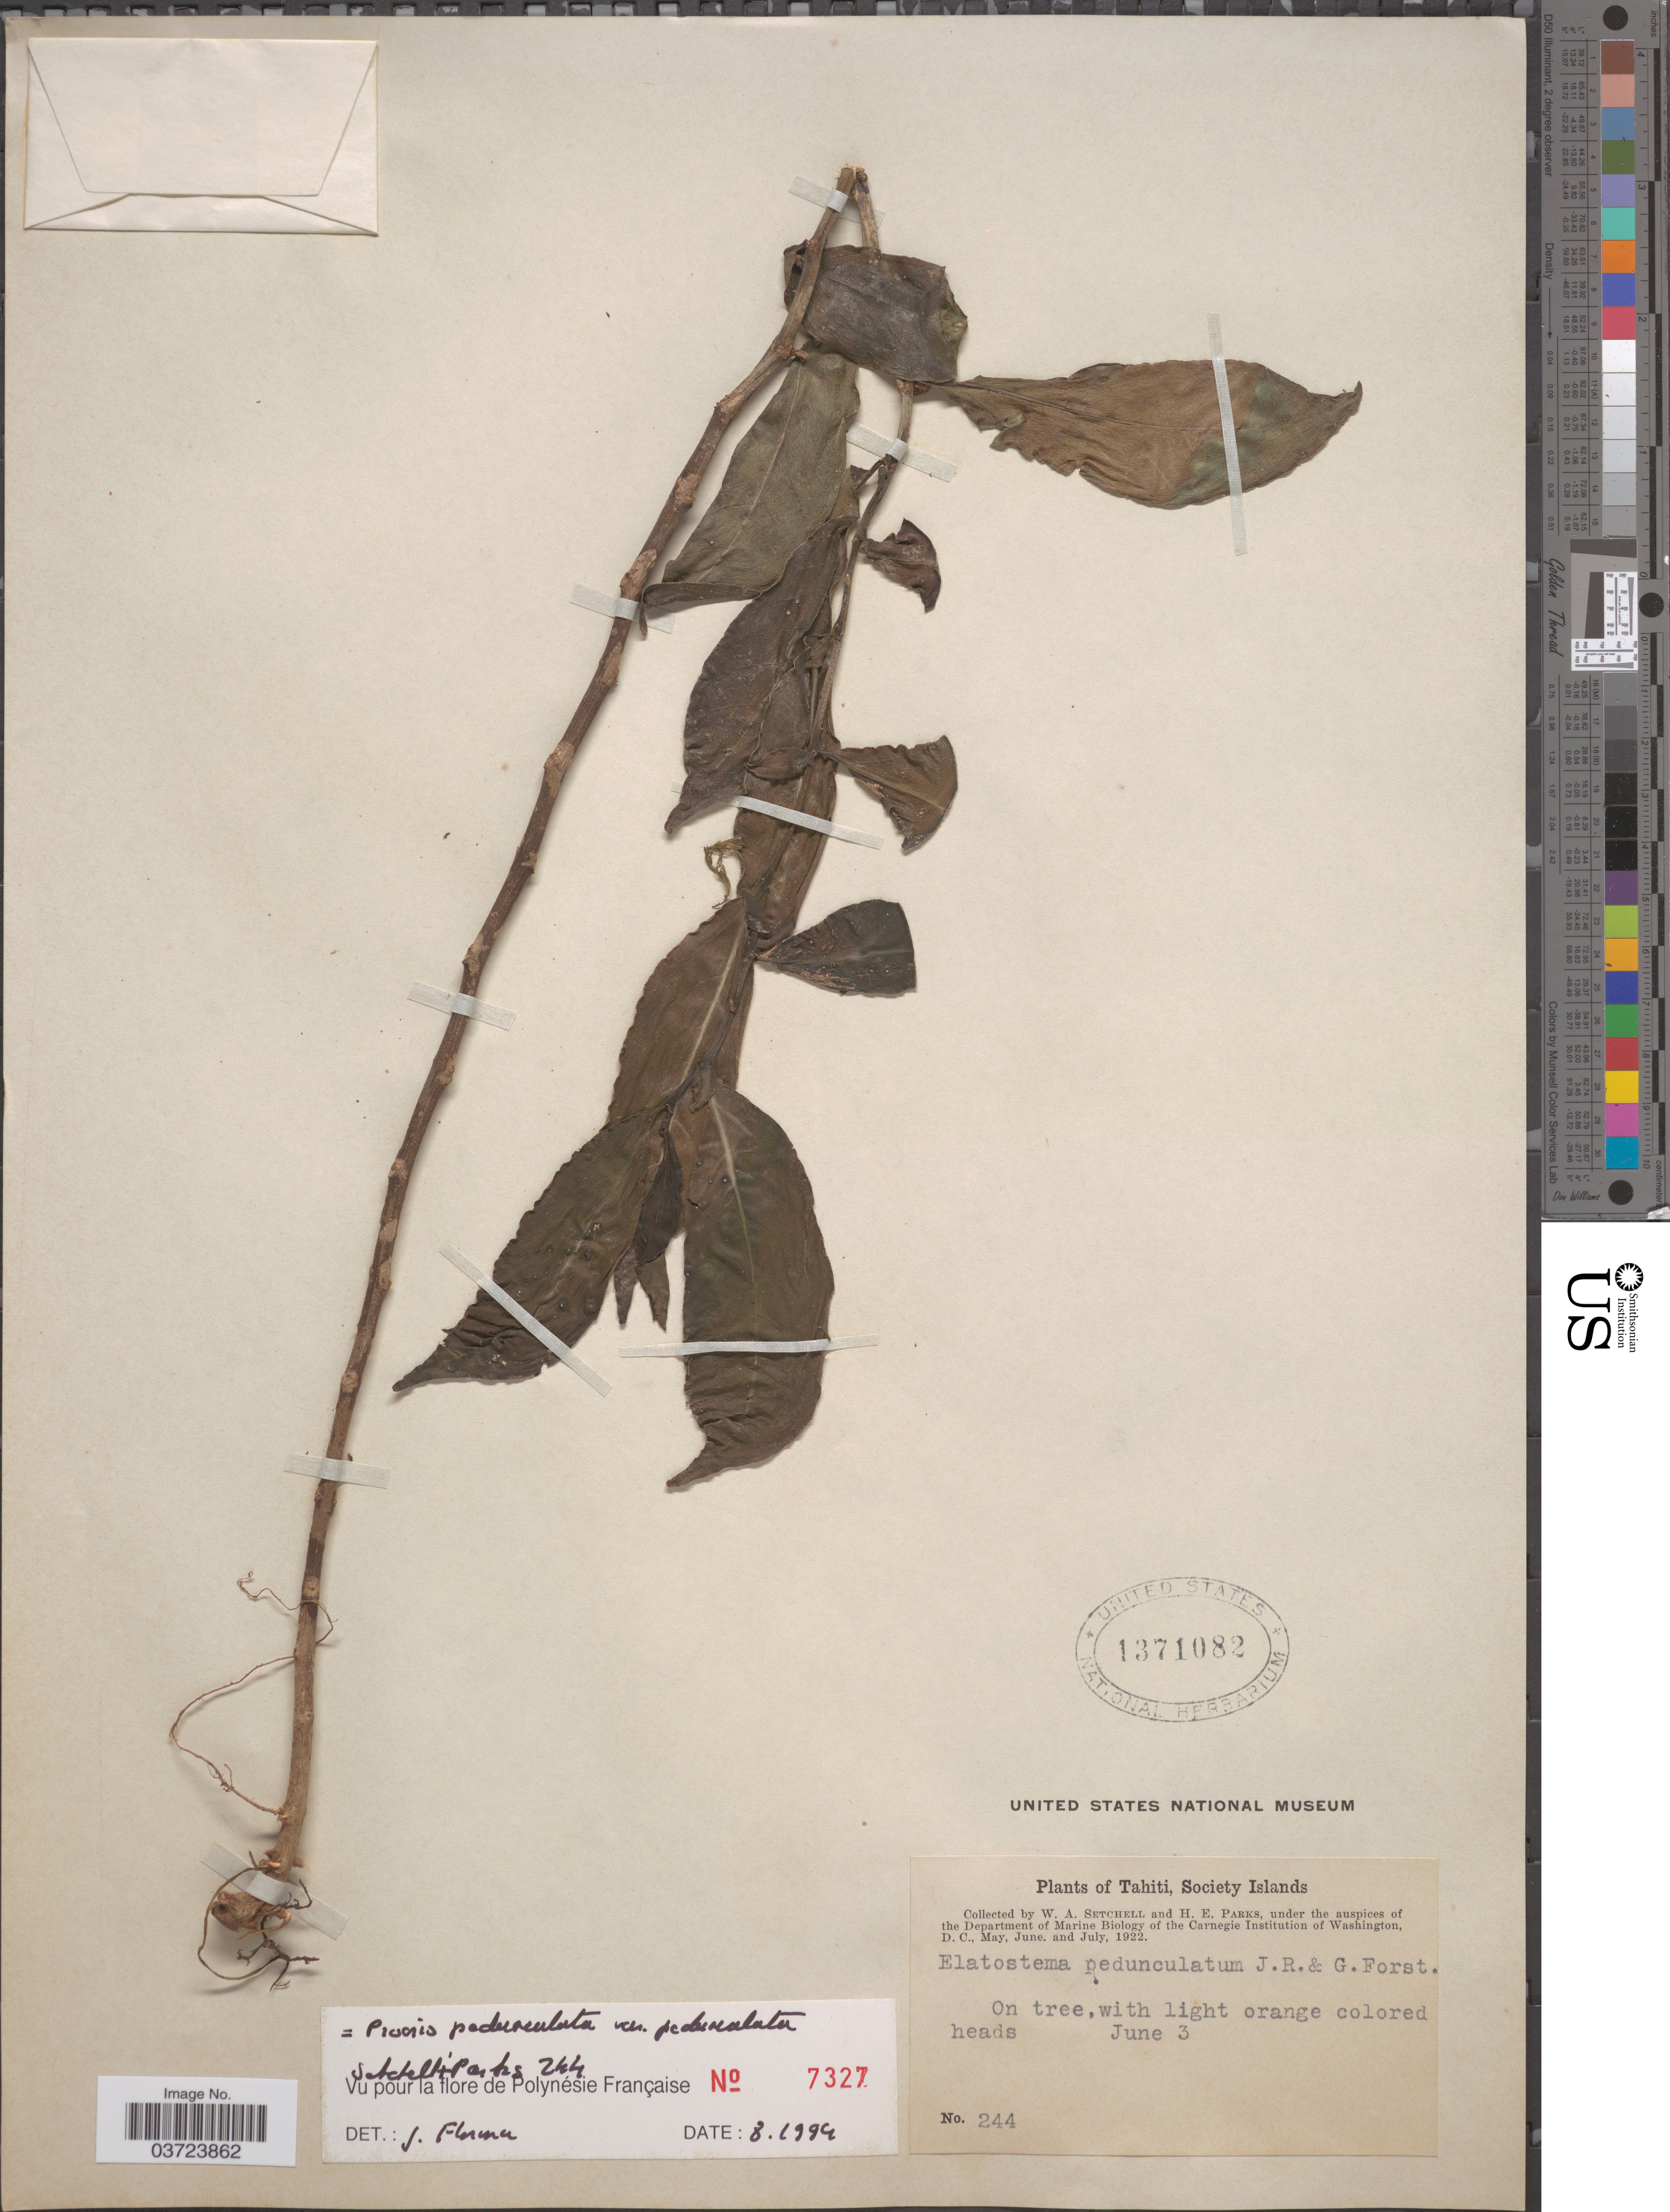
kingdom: Plantae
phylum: Tracheophyta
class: Magnoliopsida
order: Rosales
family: Urticaceae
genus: Procris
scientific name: Procris pedunculata var. pedunculata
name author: (J.R. Forst. & G. Forst.) Wedd.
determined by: Florence, J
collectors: W. Setchell & H. E. Parks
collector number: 244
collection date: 1922-06-03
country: French Polynesia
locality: Tahiti, Society Islands.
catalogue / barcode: US 1371082